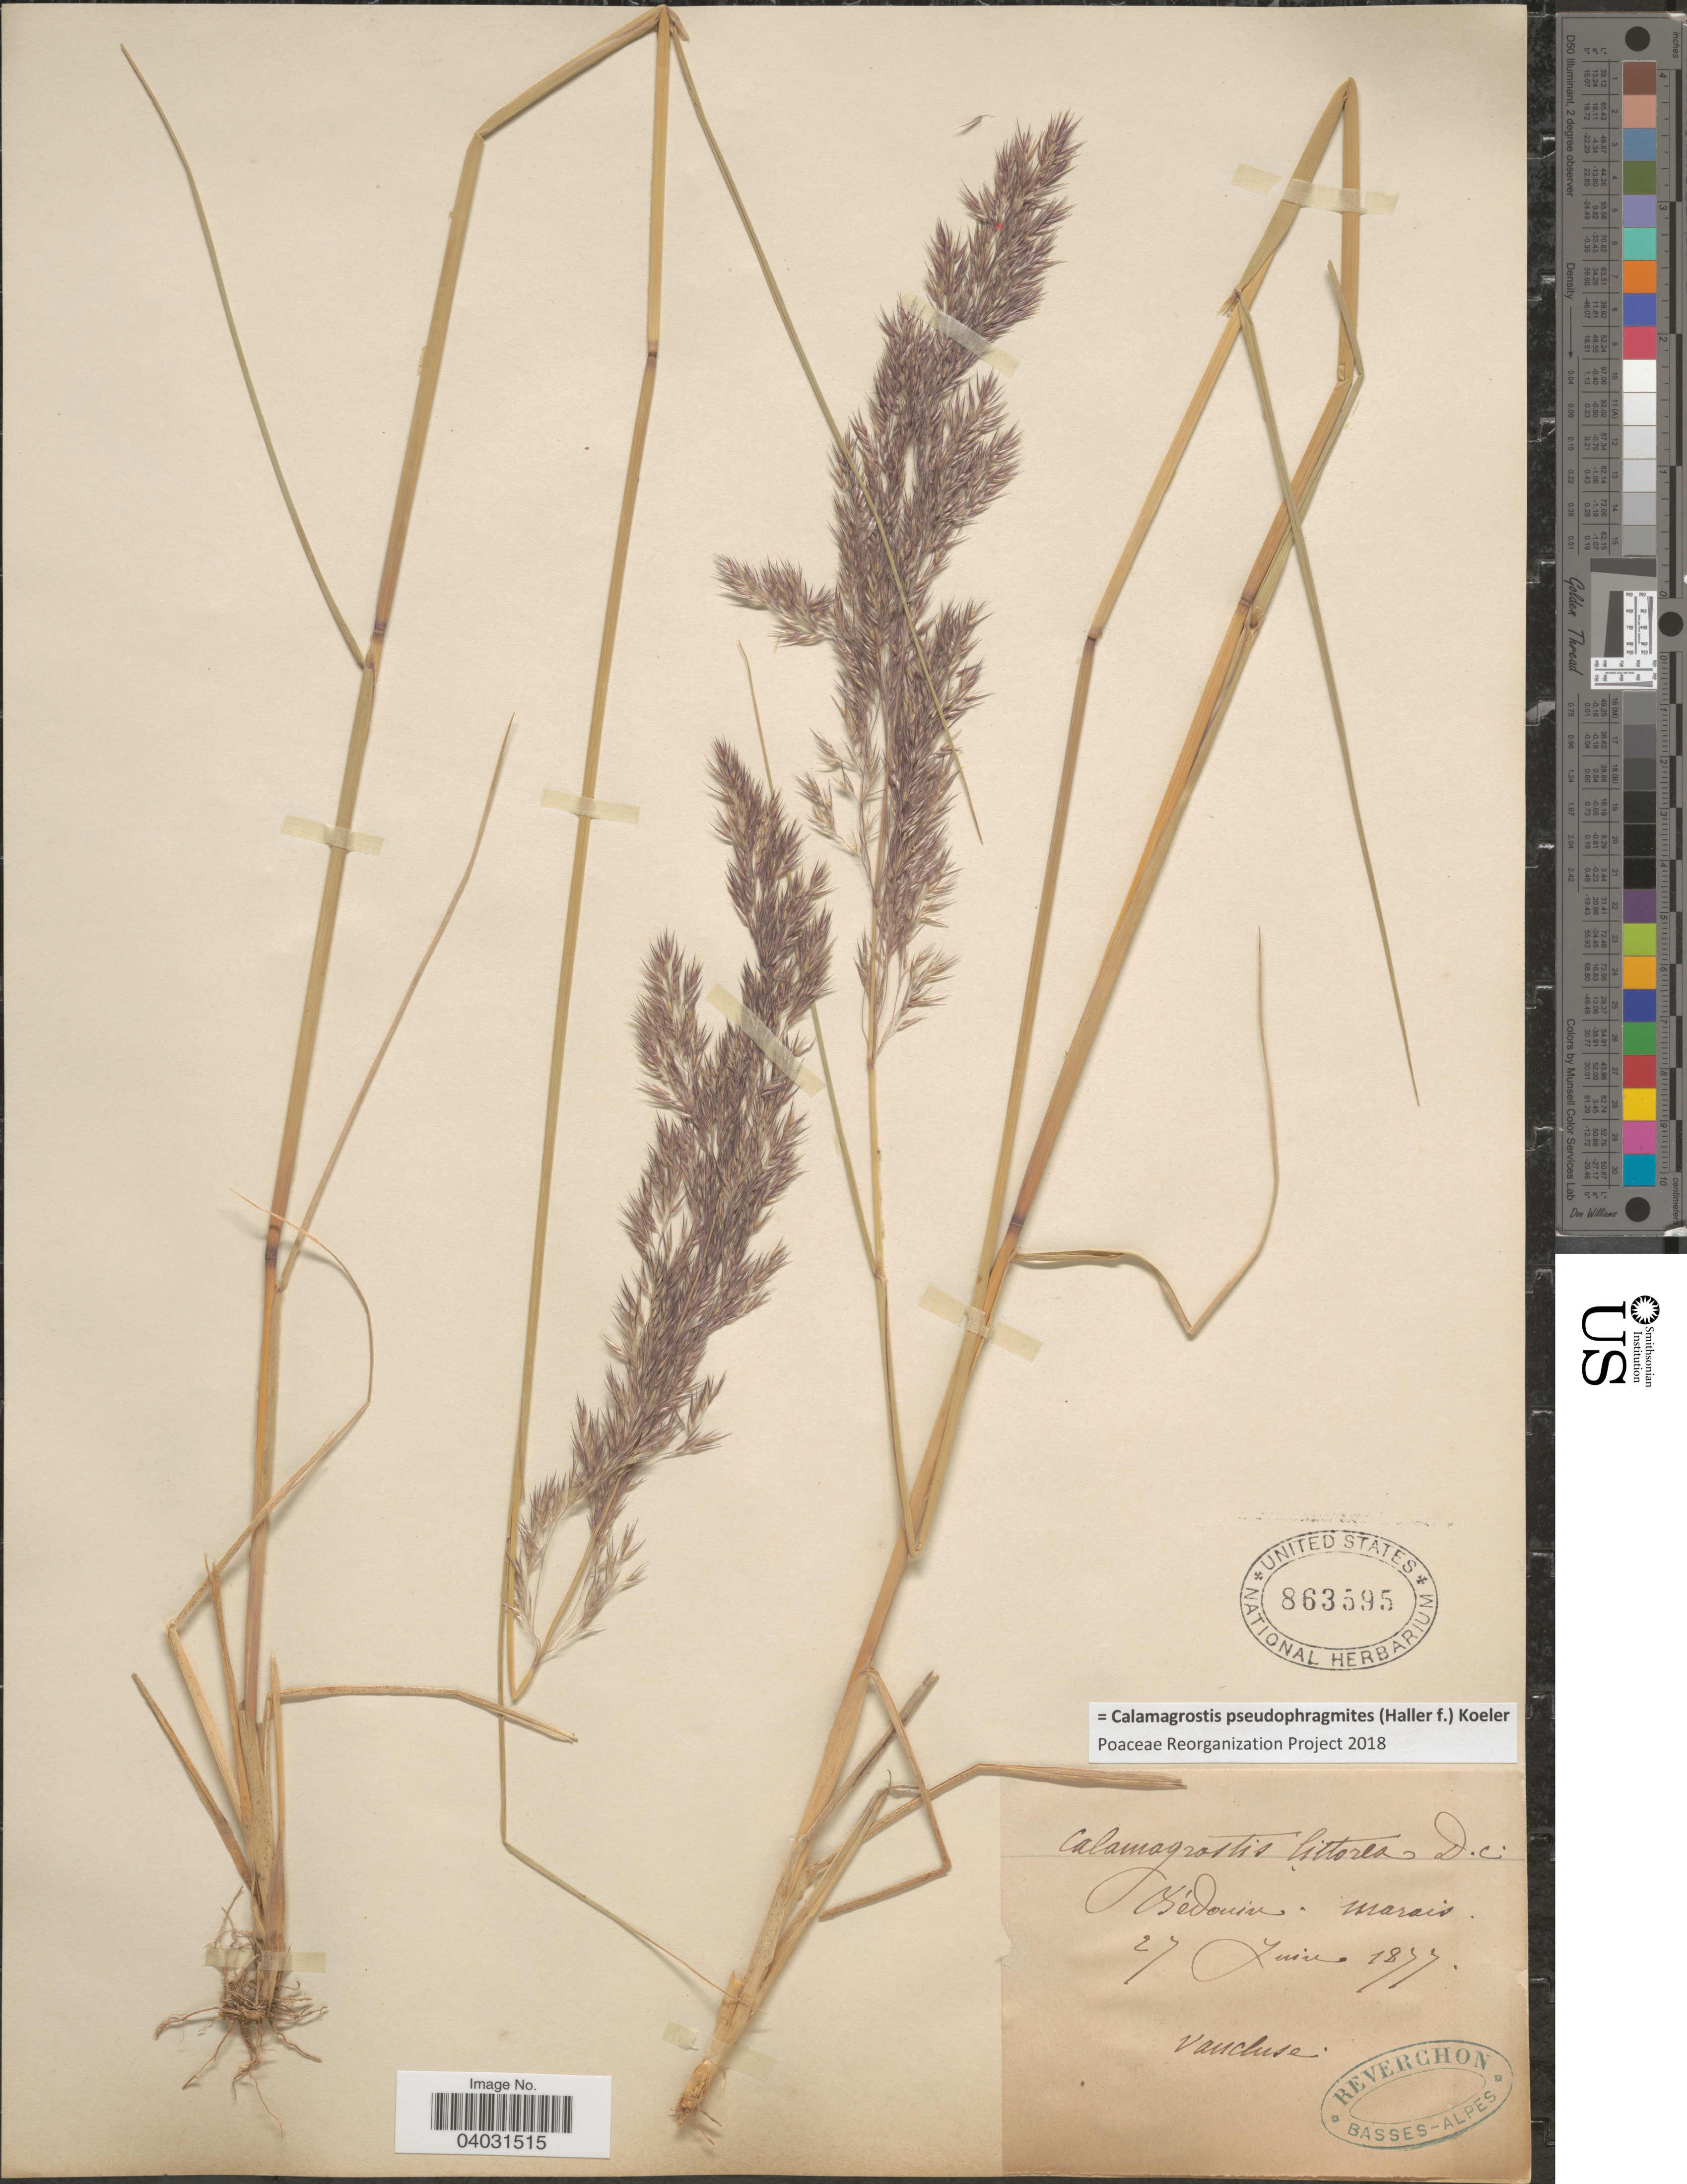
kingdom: Plantae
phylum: Tracheophyta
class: Liliopsida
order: Poales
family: Poaceae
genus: Calamagrostis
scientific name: Calamagrostis pseudophragmites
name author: (Haller f.) Koeler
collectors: -. Reverchon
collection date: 1877-06-27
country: France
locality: Bédouin marais. Vauchise.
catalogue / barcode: US 863595